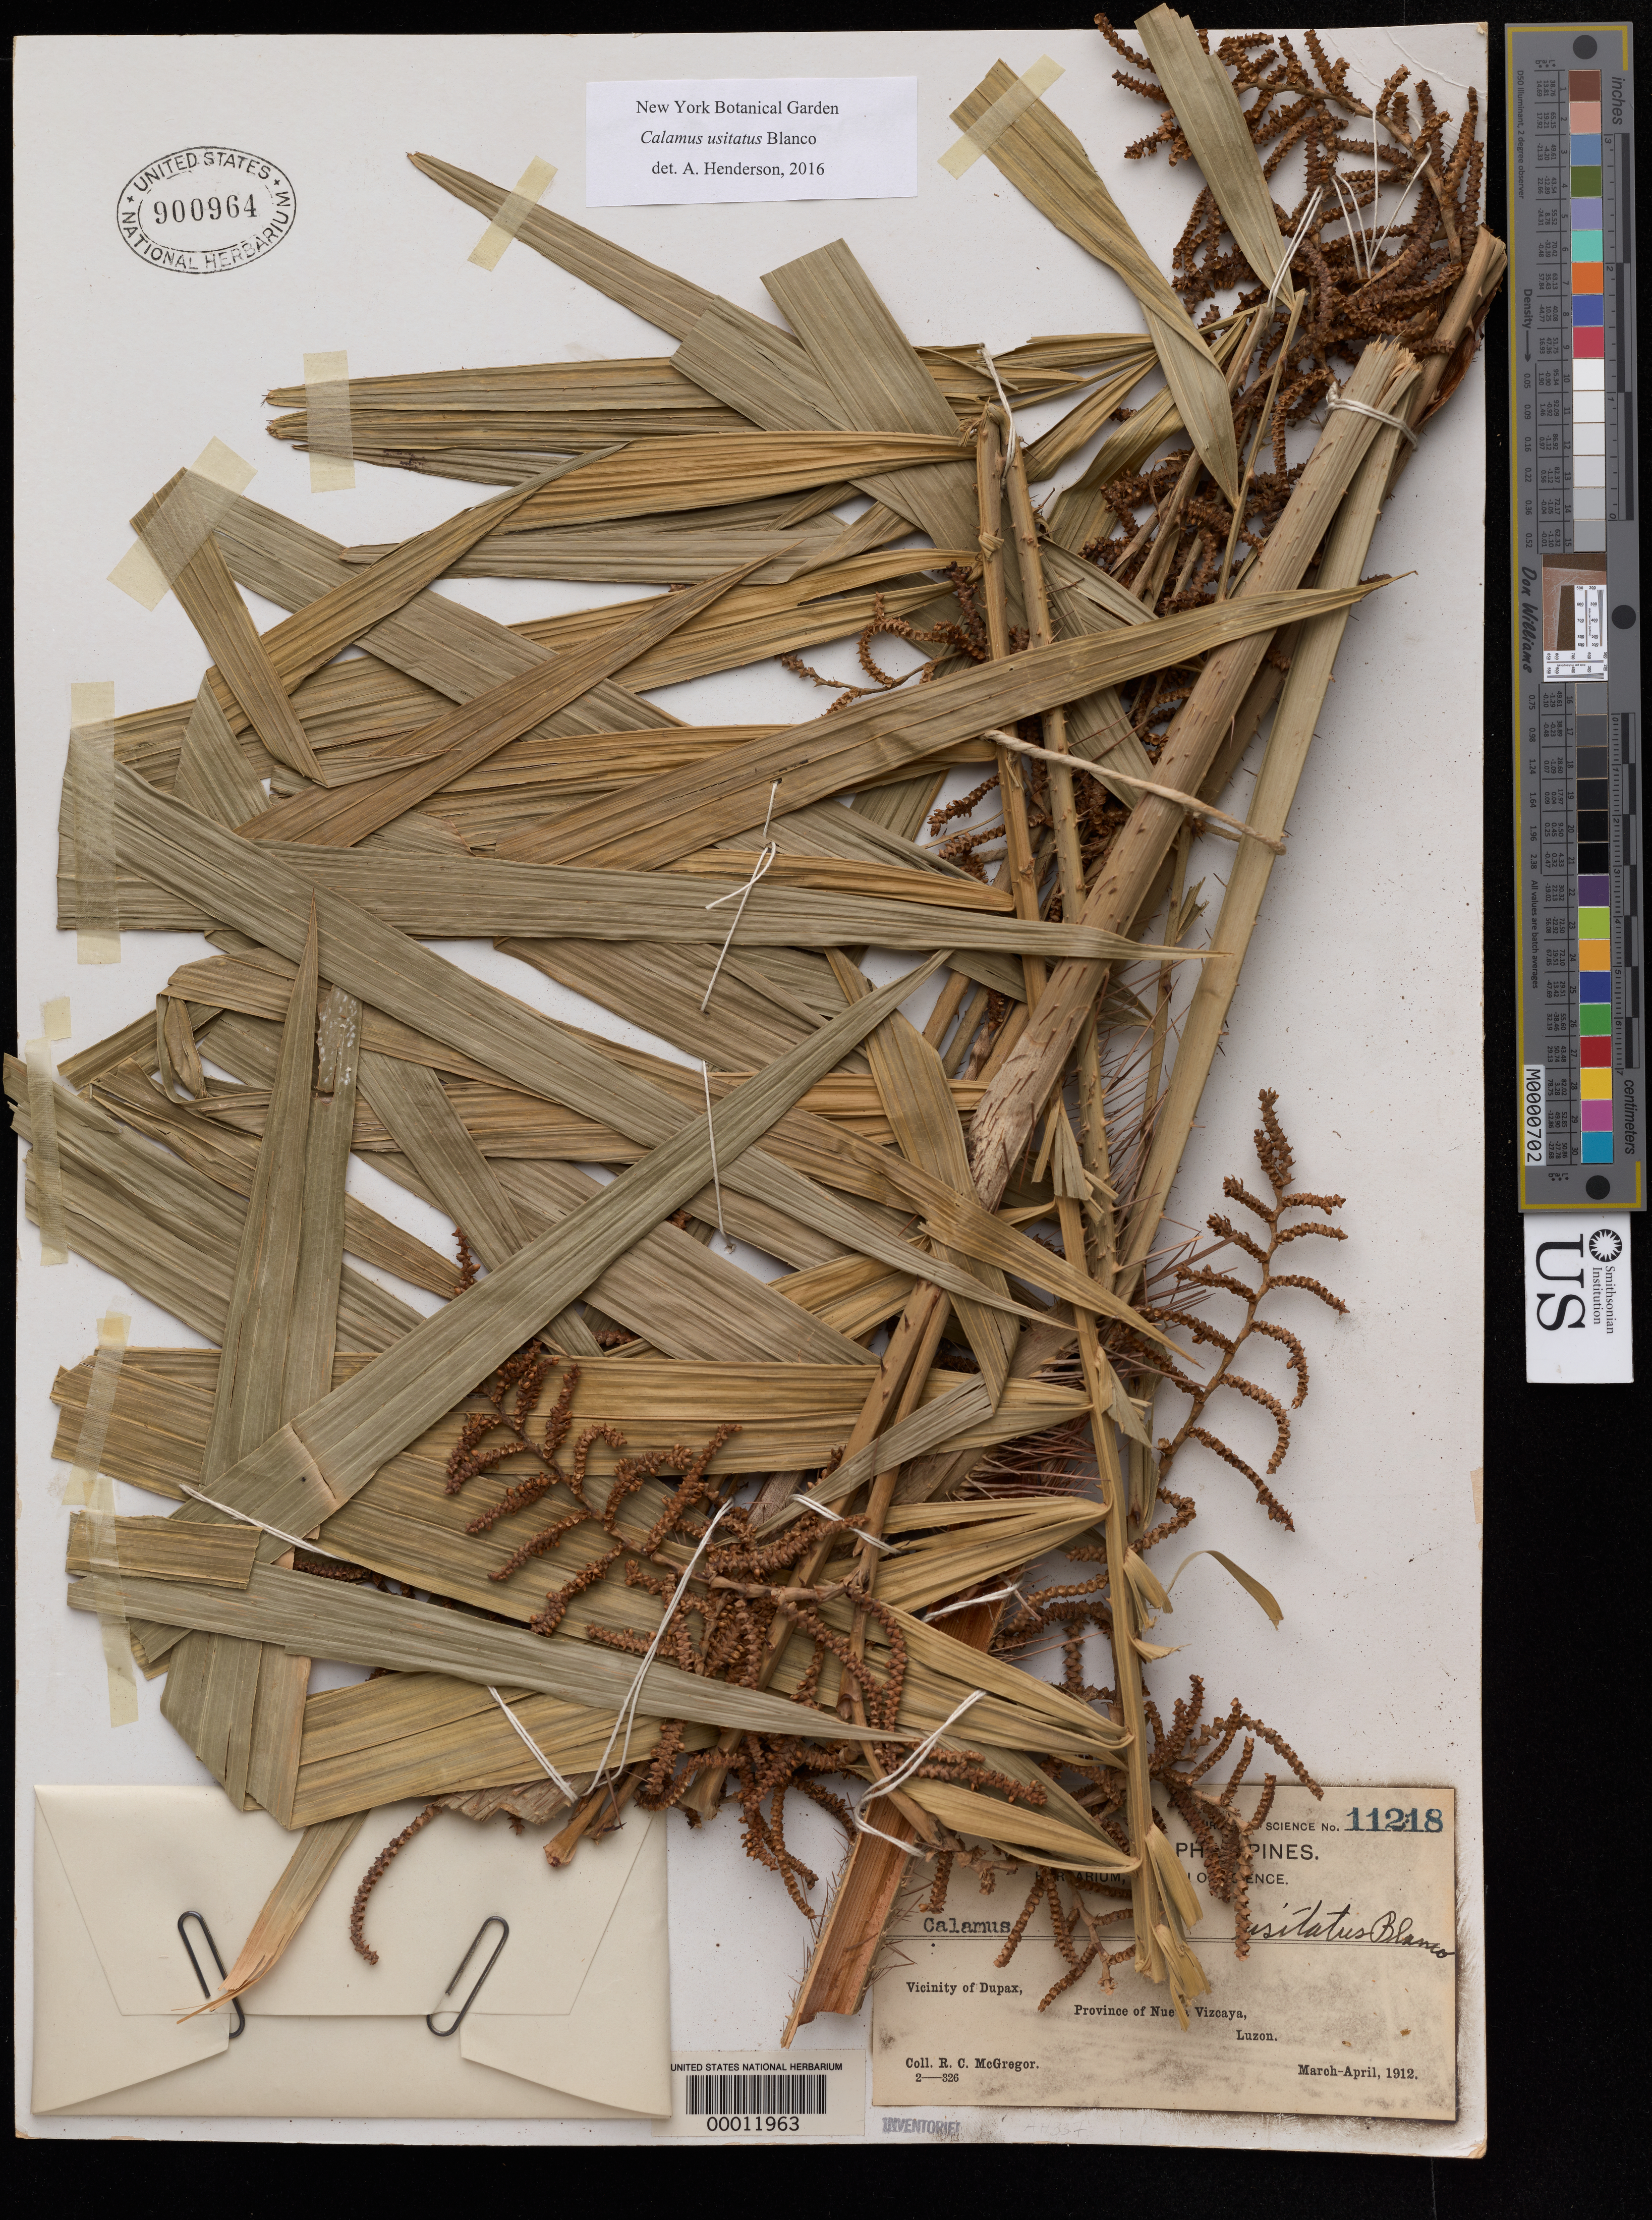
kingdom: Plantae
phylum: Tracheophyta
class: Liliopsida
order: Arecales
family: Arecaceae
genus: Calamus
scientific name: Calamus usitatus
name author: Blanco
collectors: R. C. McGregor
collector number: !11218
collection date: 1912-03/1912-04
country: Philippines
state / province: Central Luzon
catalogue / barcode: US 900964